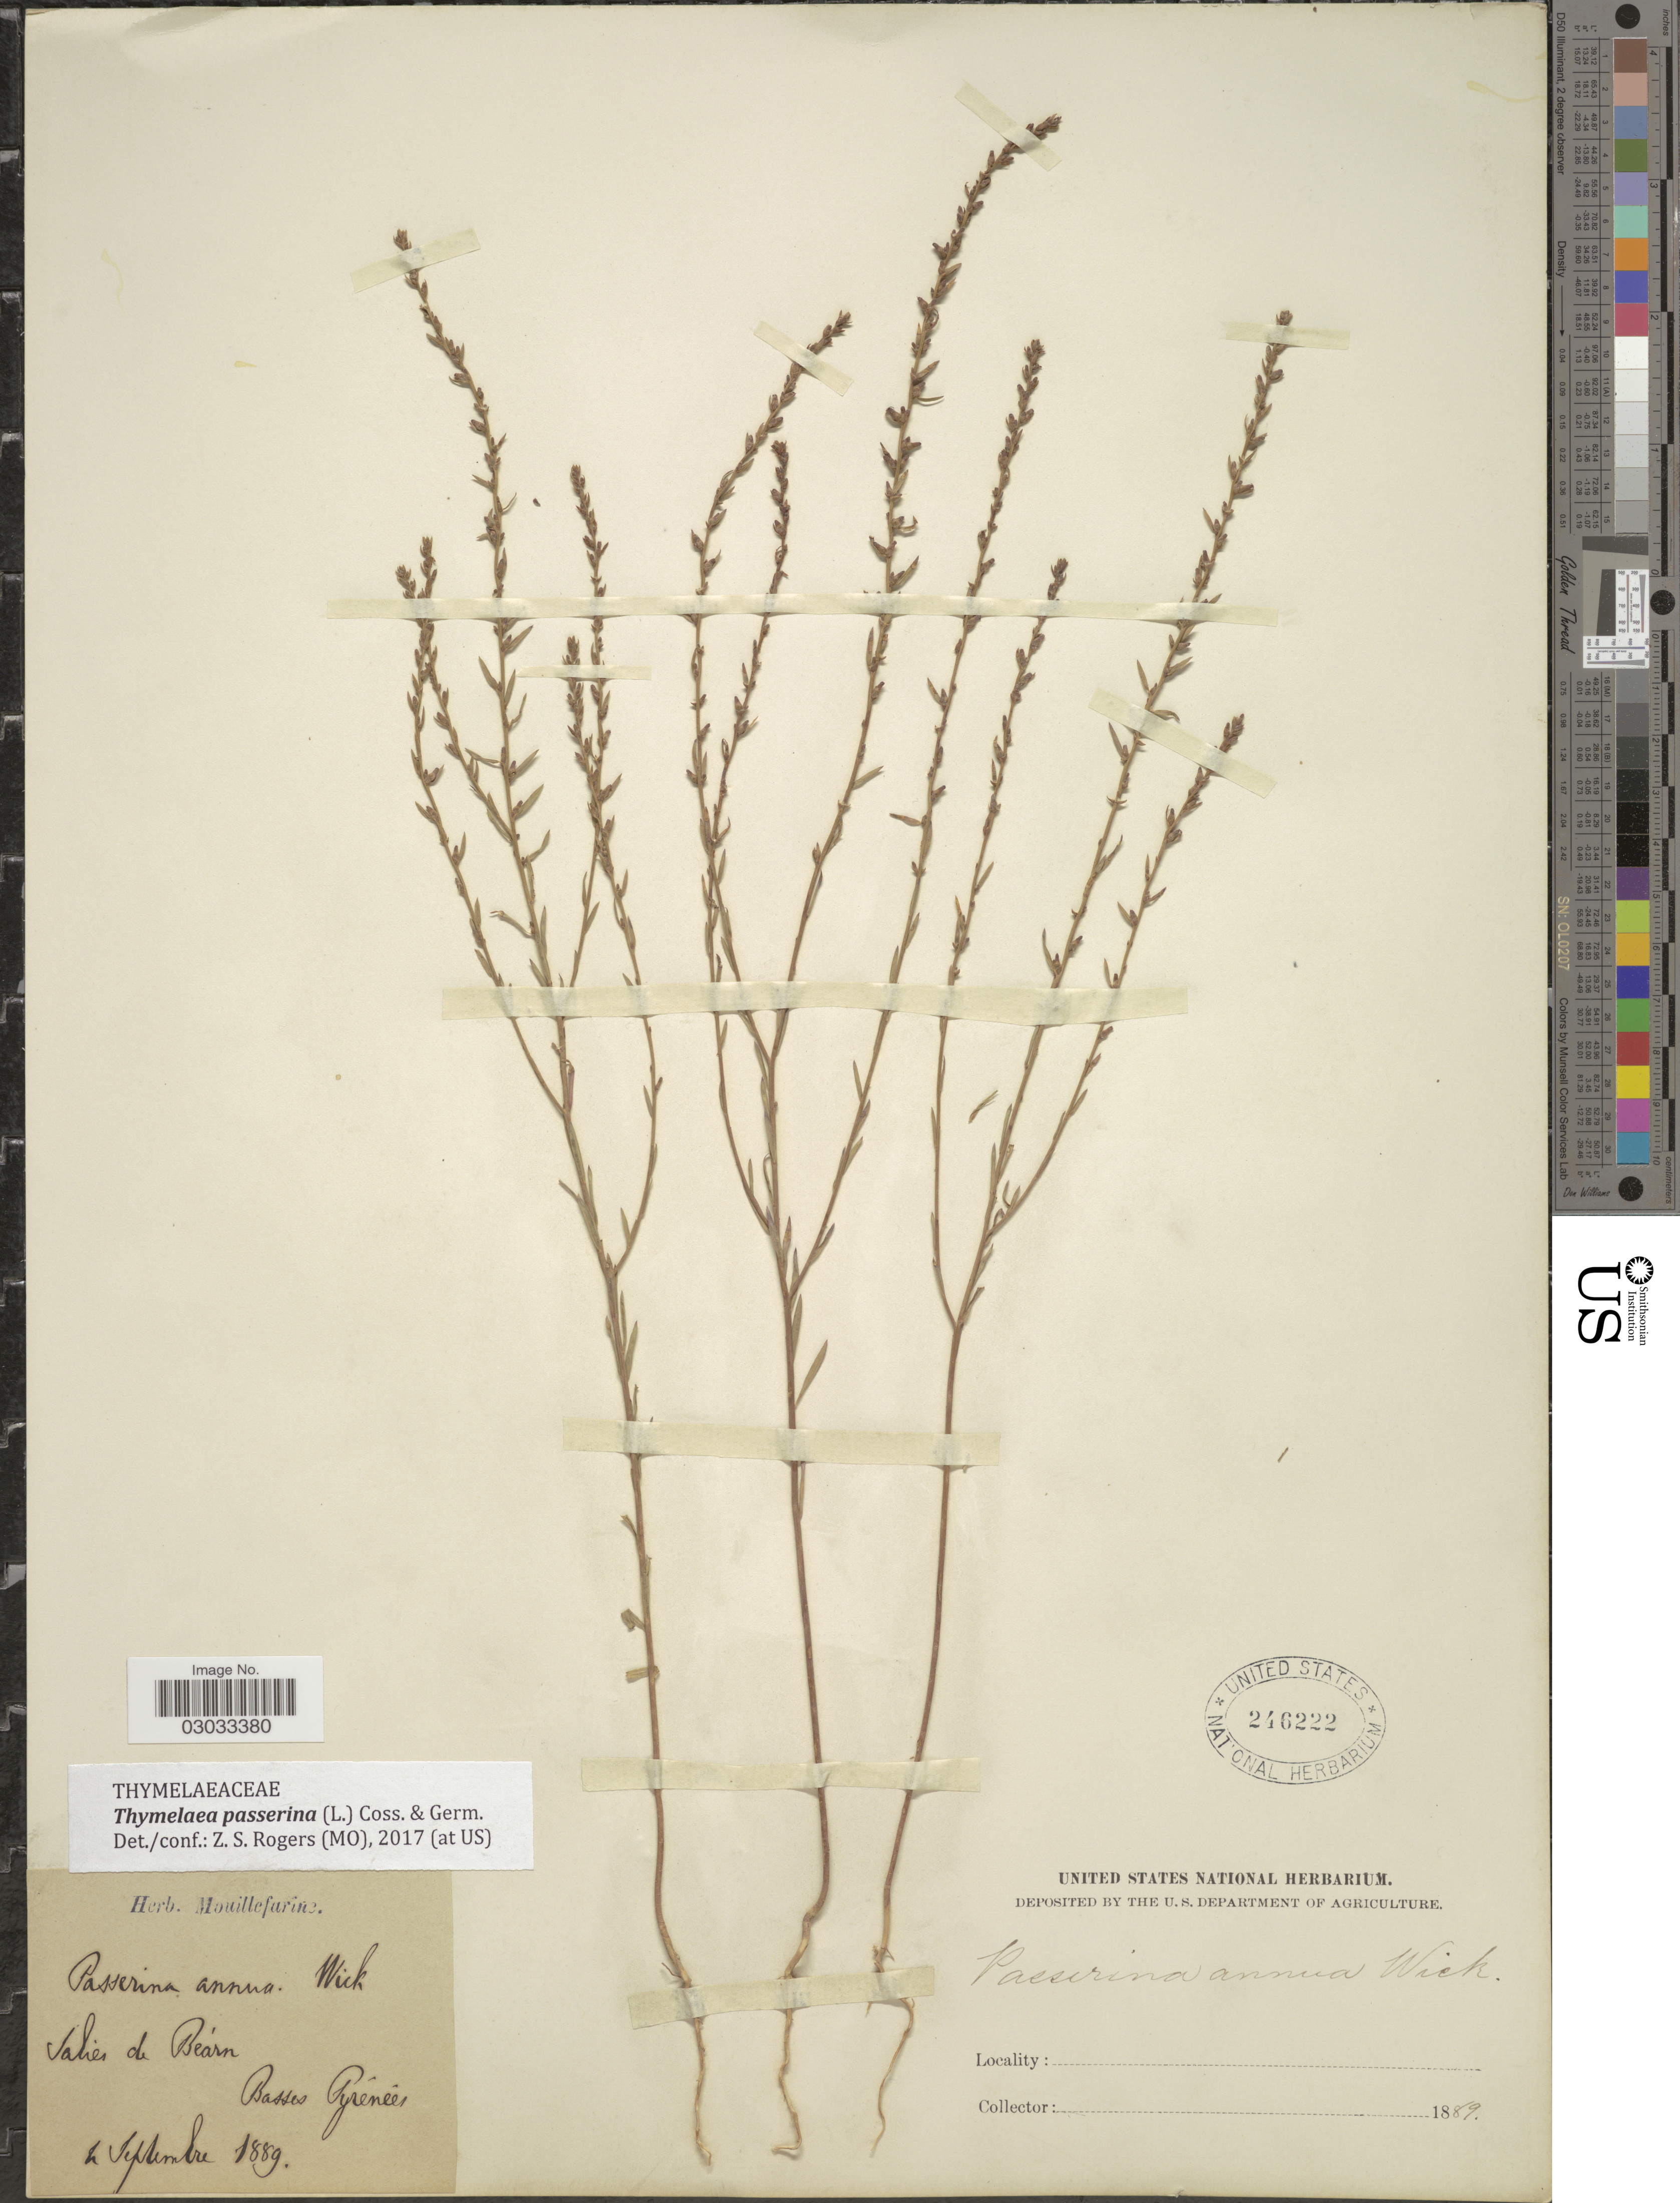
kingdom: Plantae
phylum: Tracheophyta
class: Magnoliopsida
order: Malvales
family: Thymelaeaceae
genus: Thymelaea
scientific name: Thymelaea passerina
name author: (L.) Coss. & Germ.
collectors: ex herb. Mouillefarine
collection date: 1889-09-02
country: France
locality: Salies de Bèarn. Basses Pyrénéés.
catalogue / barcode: US 246222